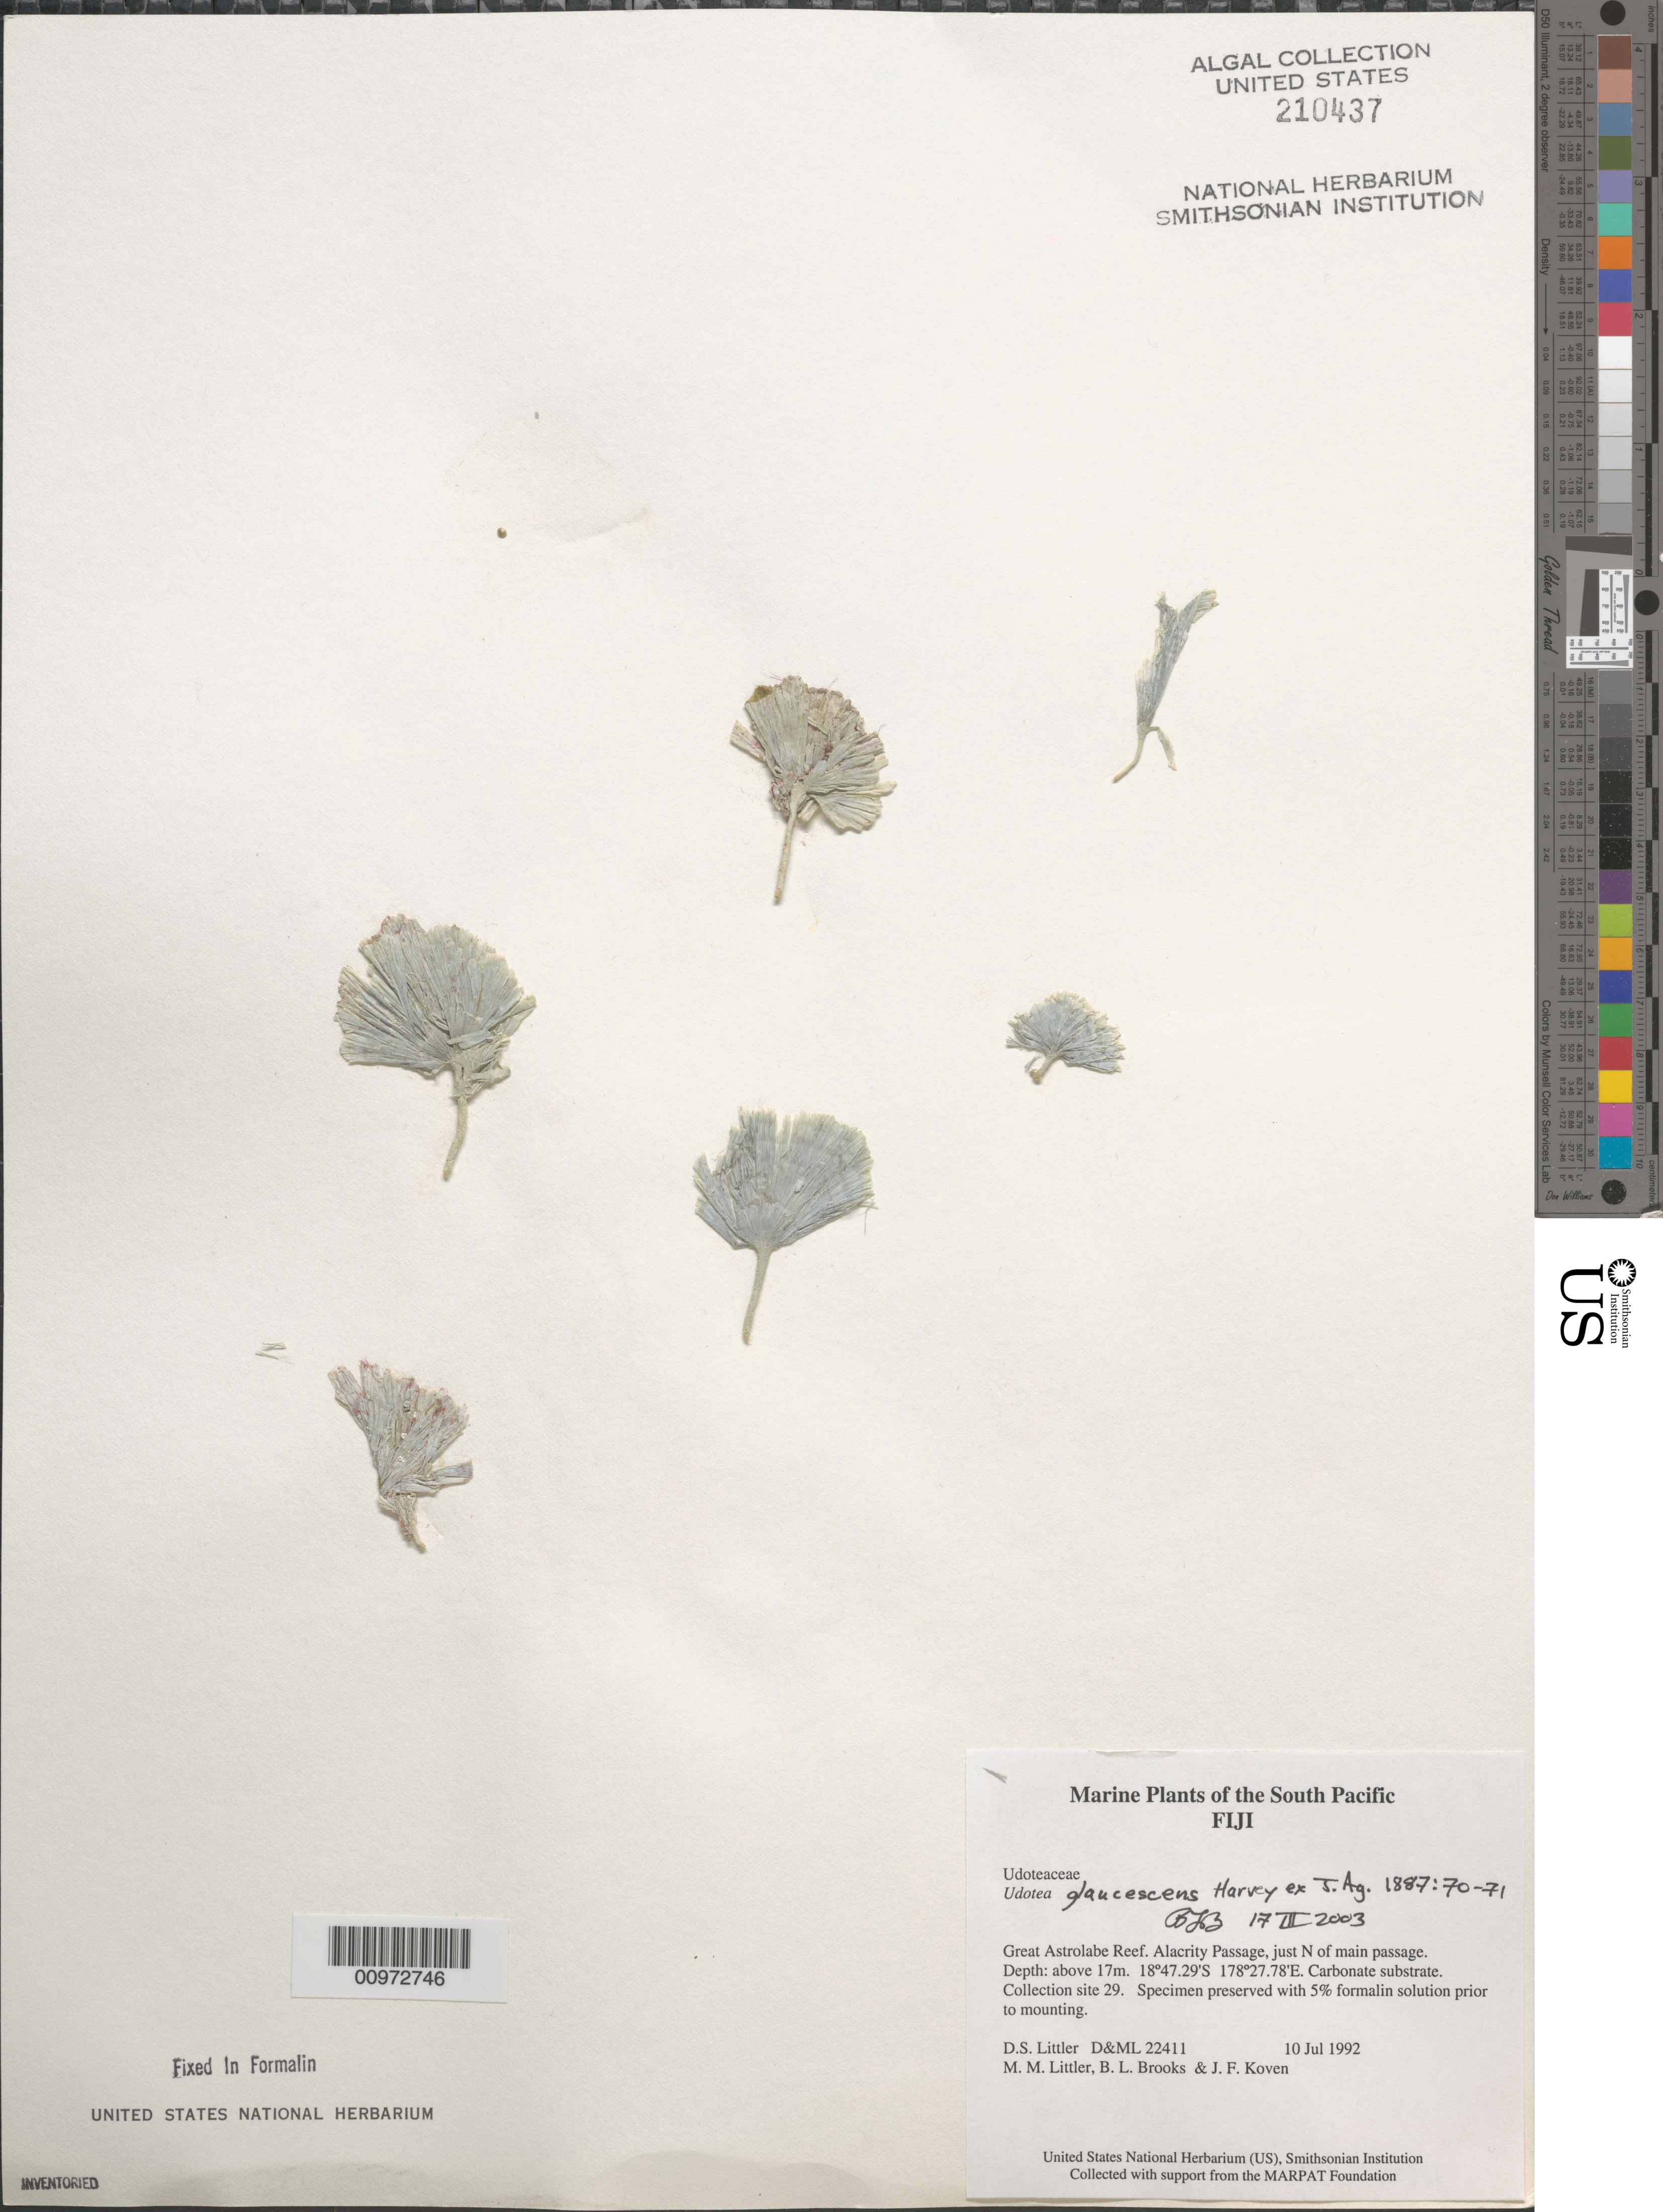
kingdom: Plantae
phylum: Chlorophyta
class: Ulvophyceae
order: Bryopsidales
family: Udoteaceae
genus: Udotea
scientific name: Udotea glaucescens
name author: Harv. ex J. Agardh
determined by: Brooks, B. L., (BOT), Smithsonian Institution - National Museum of Natural History (UNITED STATES)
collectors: D. S. Littler, M. M. Littler, B. Brooks & J. Koven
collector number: D&ML 22411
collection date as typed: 10 Jul 1992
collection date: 1992-07-10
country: Fiji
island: Great Astrolabe Reef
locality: Great Astrolabe Reef, Alacrity Passage, just north of main passage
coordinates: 18 47.29'S, 178 27.78'E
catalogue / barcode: US 210437